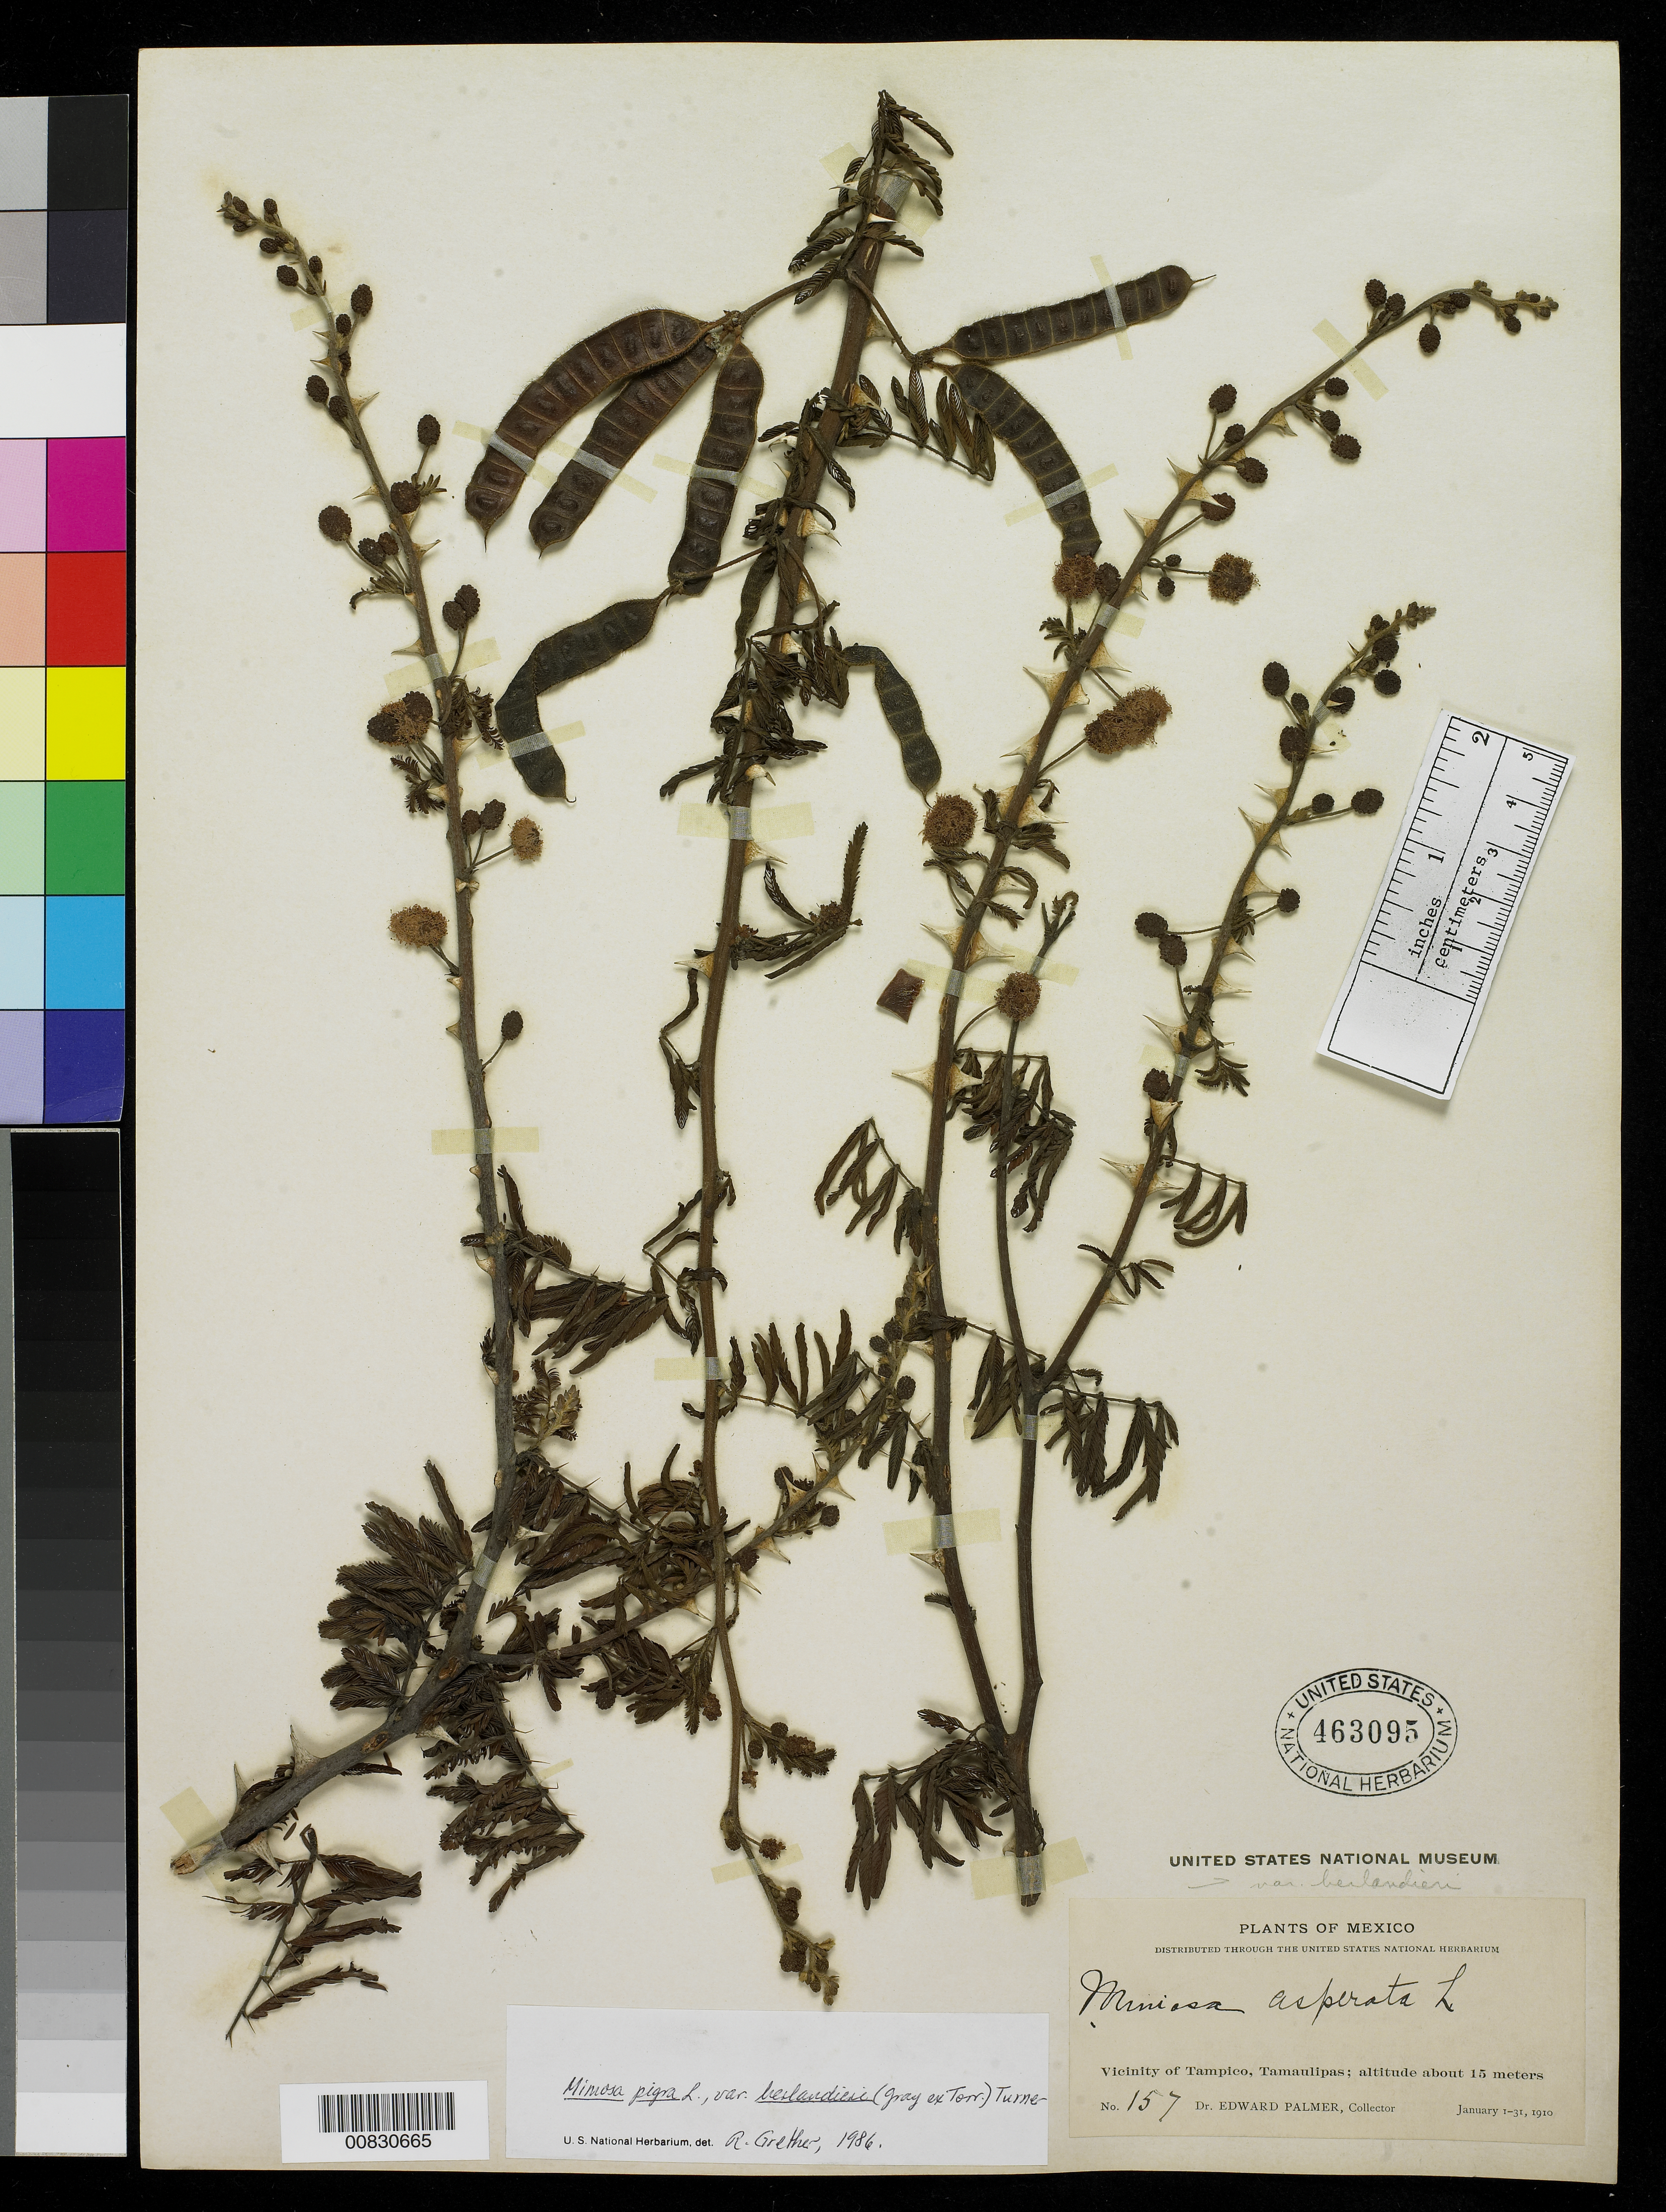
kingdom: Plantae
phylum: Tracheophyta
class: Magnoliopsida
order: Fabales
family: Fabaceae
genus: Mimosa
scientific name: Mimosa asperata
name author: L.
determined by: Strong, Mark T., (BOT), Smithsonian Institution - National Museum of Natural History (UNITED STATES)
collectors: E. Palmer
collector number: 157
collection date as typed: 01 Jan 1910 to 31 Jan 1910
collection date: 1910-01-01/1910-01-31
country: Mexico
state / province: Tamaulipas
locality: Vicinity of Tampico, Tamaulipas.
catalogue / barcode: US 463095